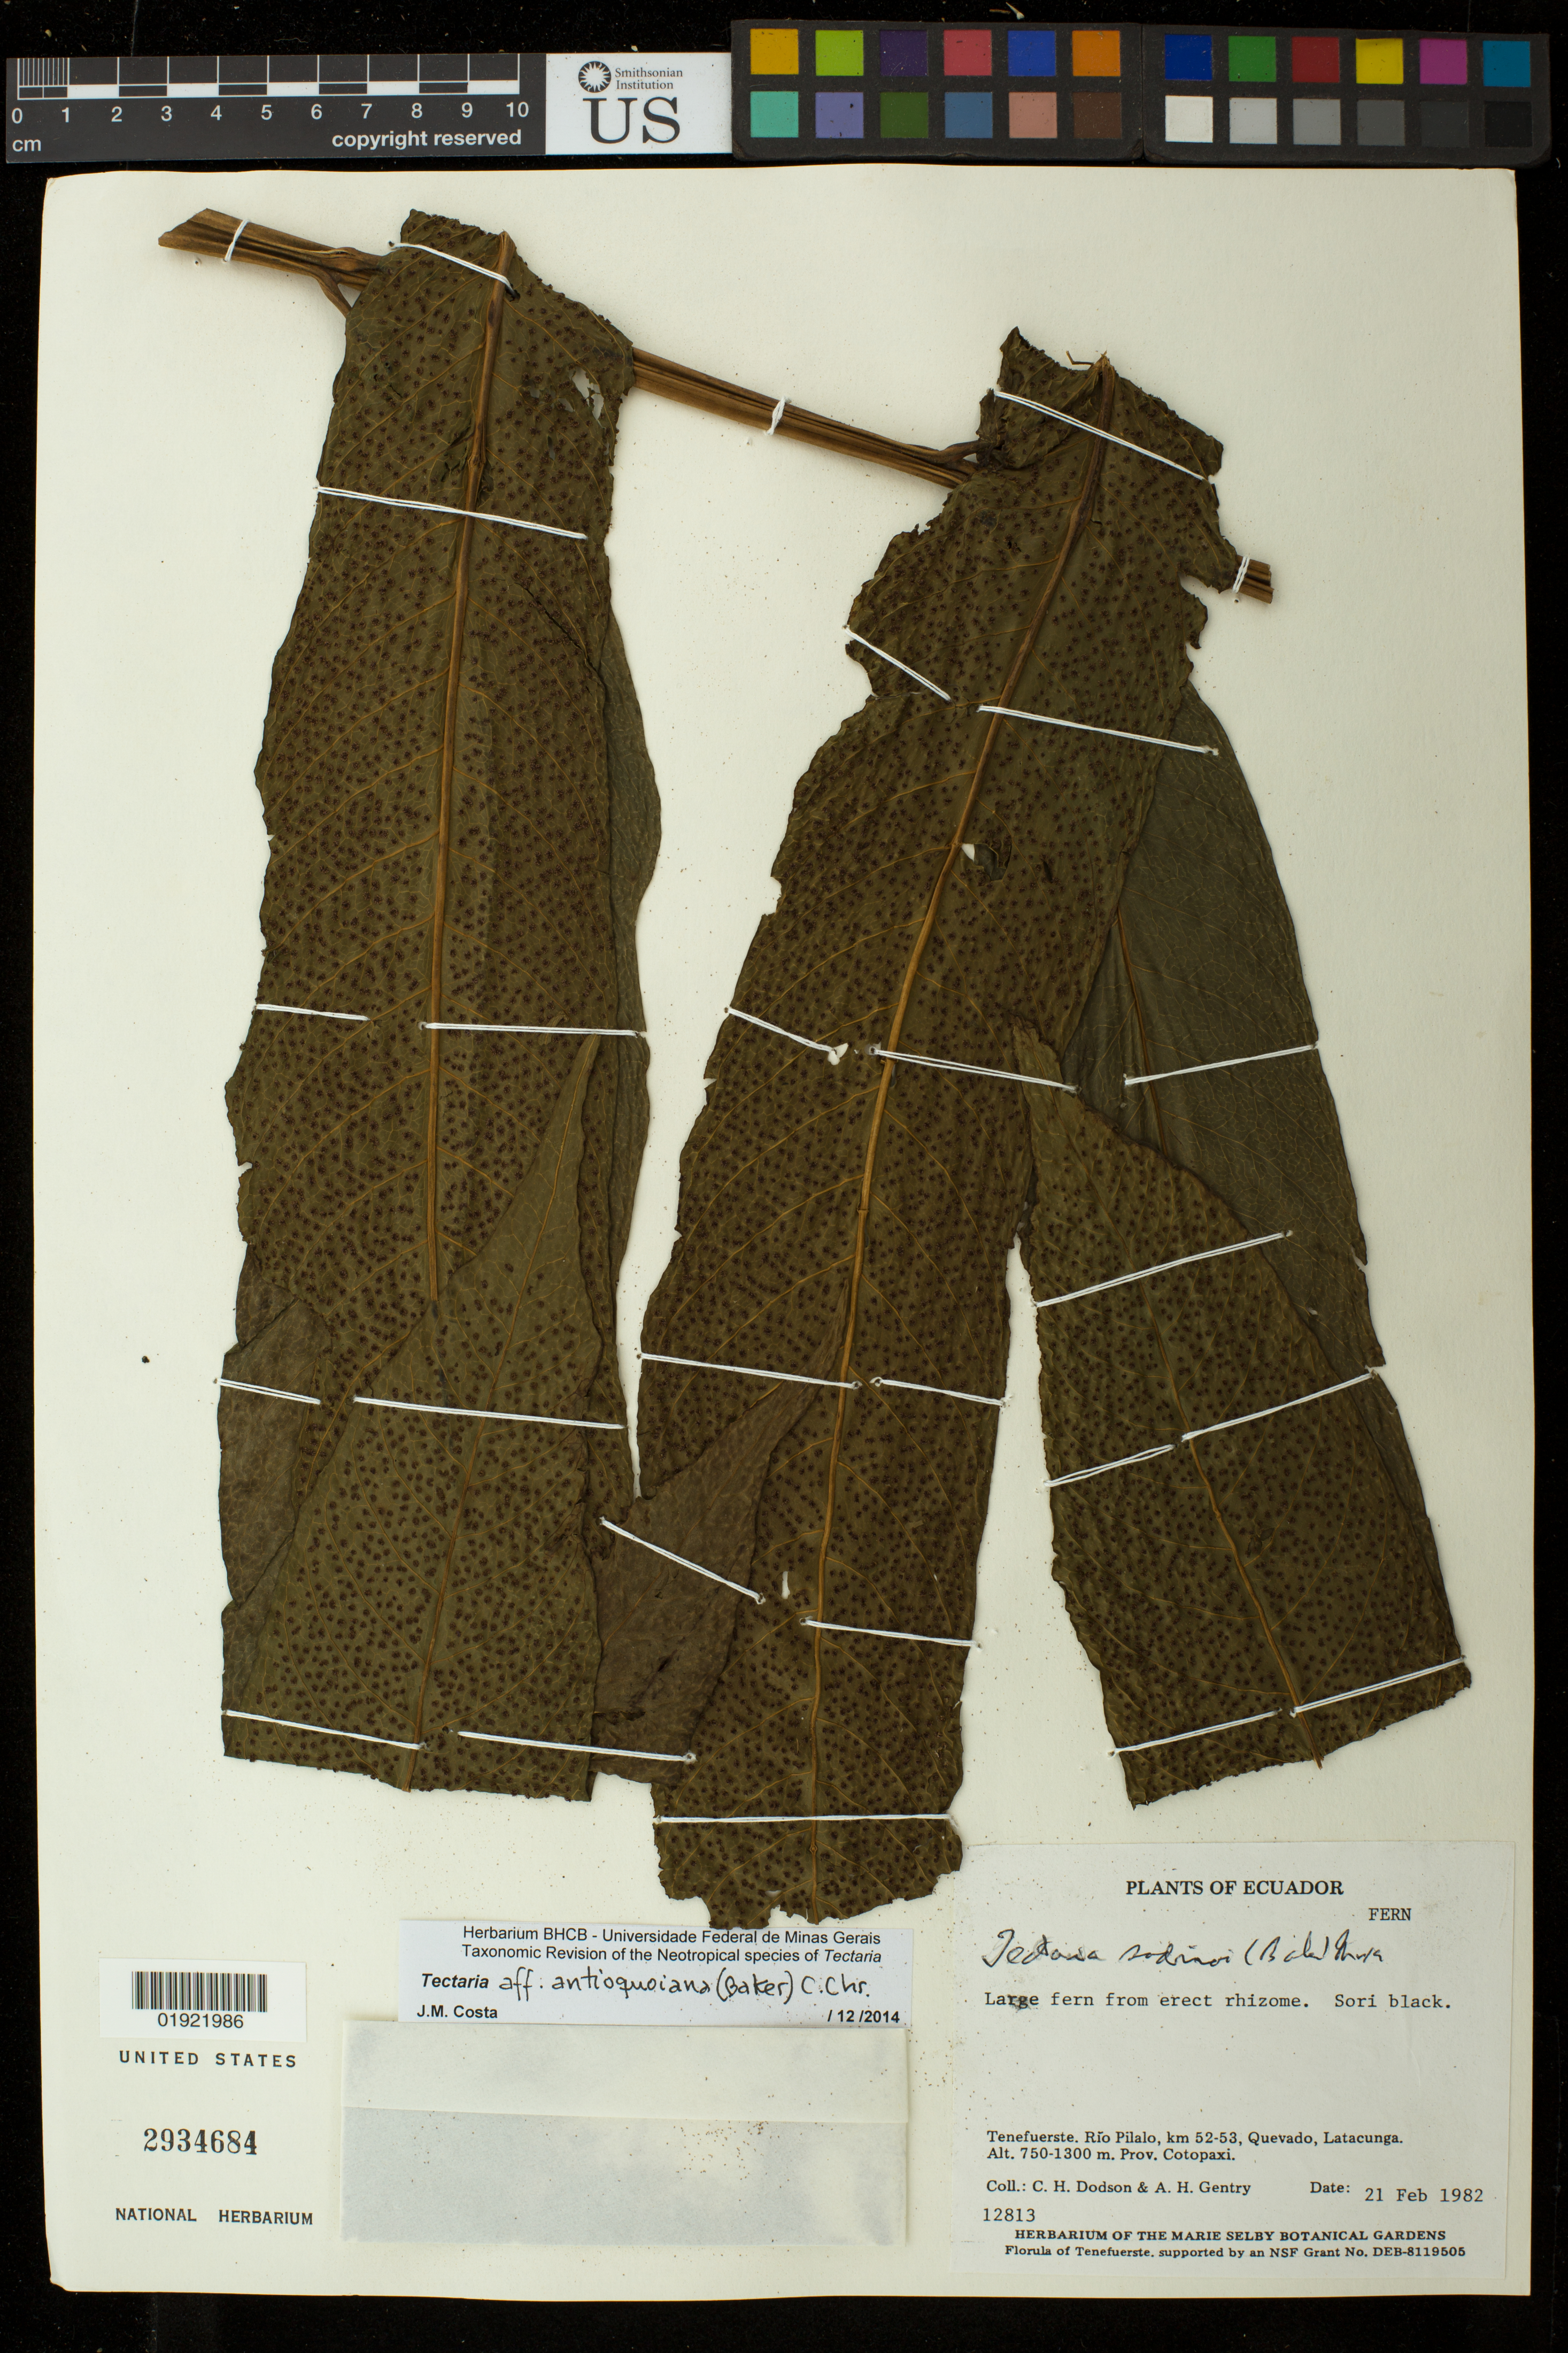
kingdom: Plantae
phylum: Tracheophyta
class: Polypodiopsida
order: Polypodiales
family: Tectariaceae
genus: Tectaria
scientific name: Tectaria antioquoiana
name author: (Baker) C. Chr.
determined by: Costa, J. M.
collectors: C. H. Dodson & A. H. Gentry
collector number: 12813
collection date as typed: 21 Feb 1982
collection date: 1982-02-21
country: Ecuador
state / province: Cotopaxi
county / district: Latacunga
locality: Tenefuerste. Rio Pilalo, km 52-53, Quevado, Latacunga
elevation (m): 750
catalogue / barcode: US 2934684